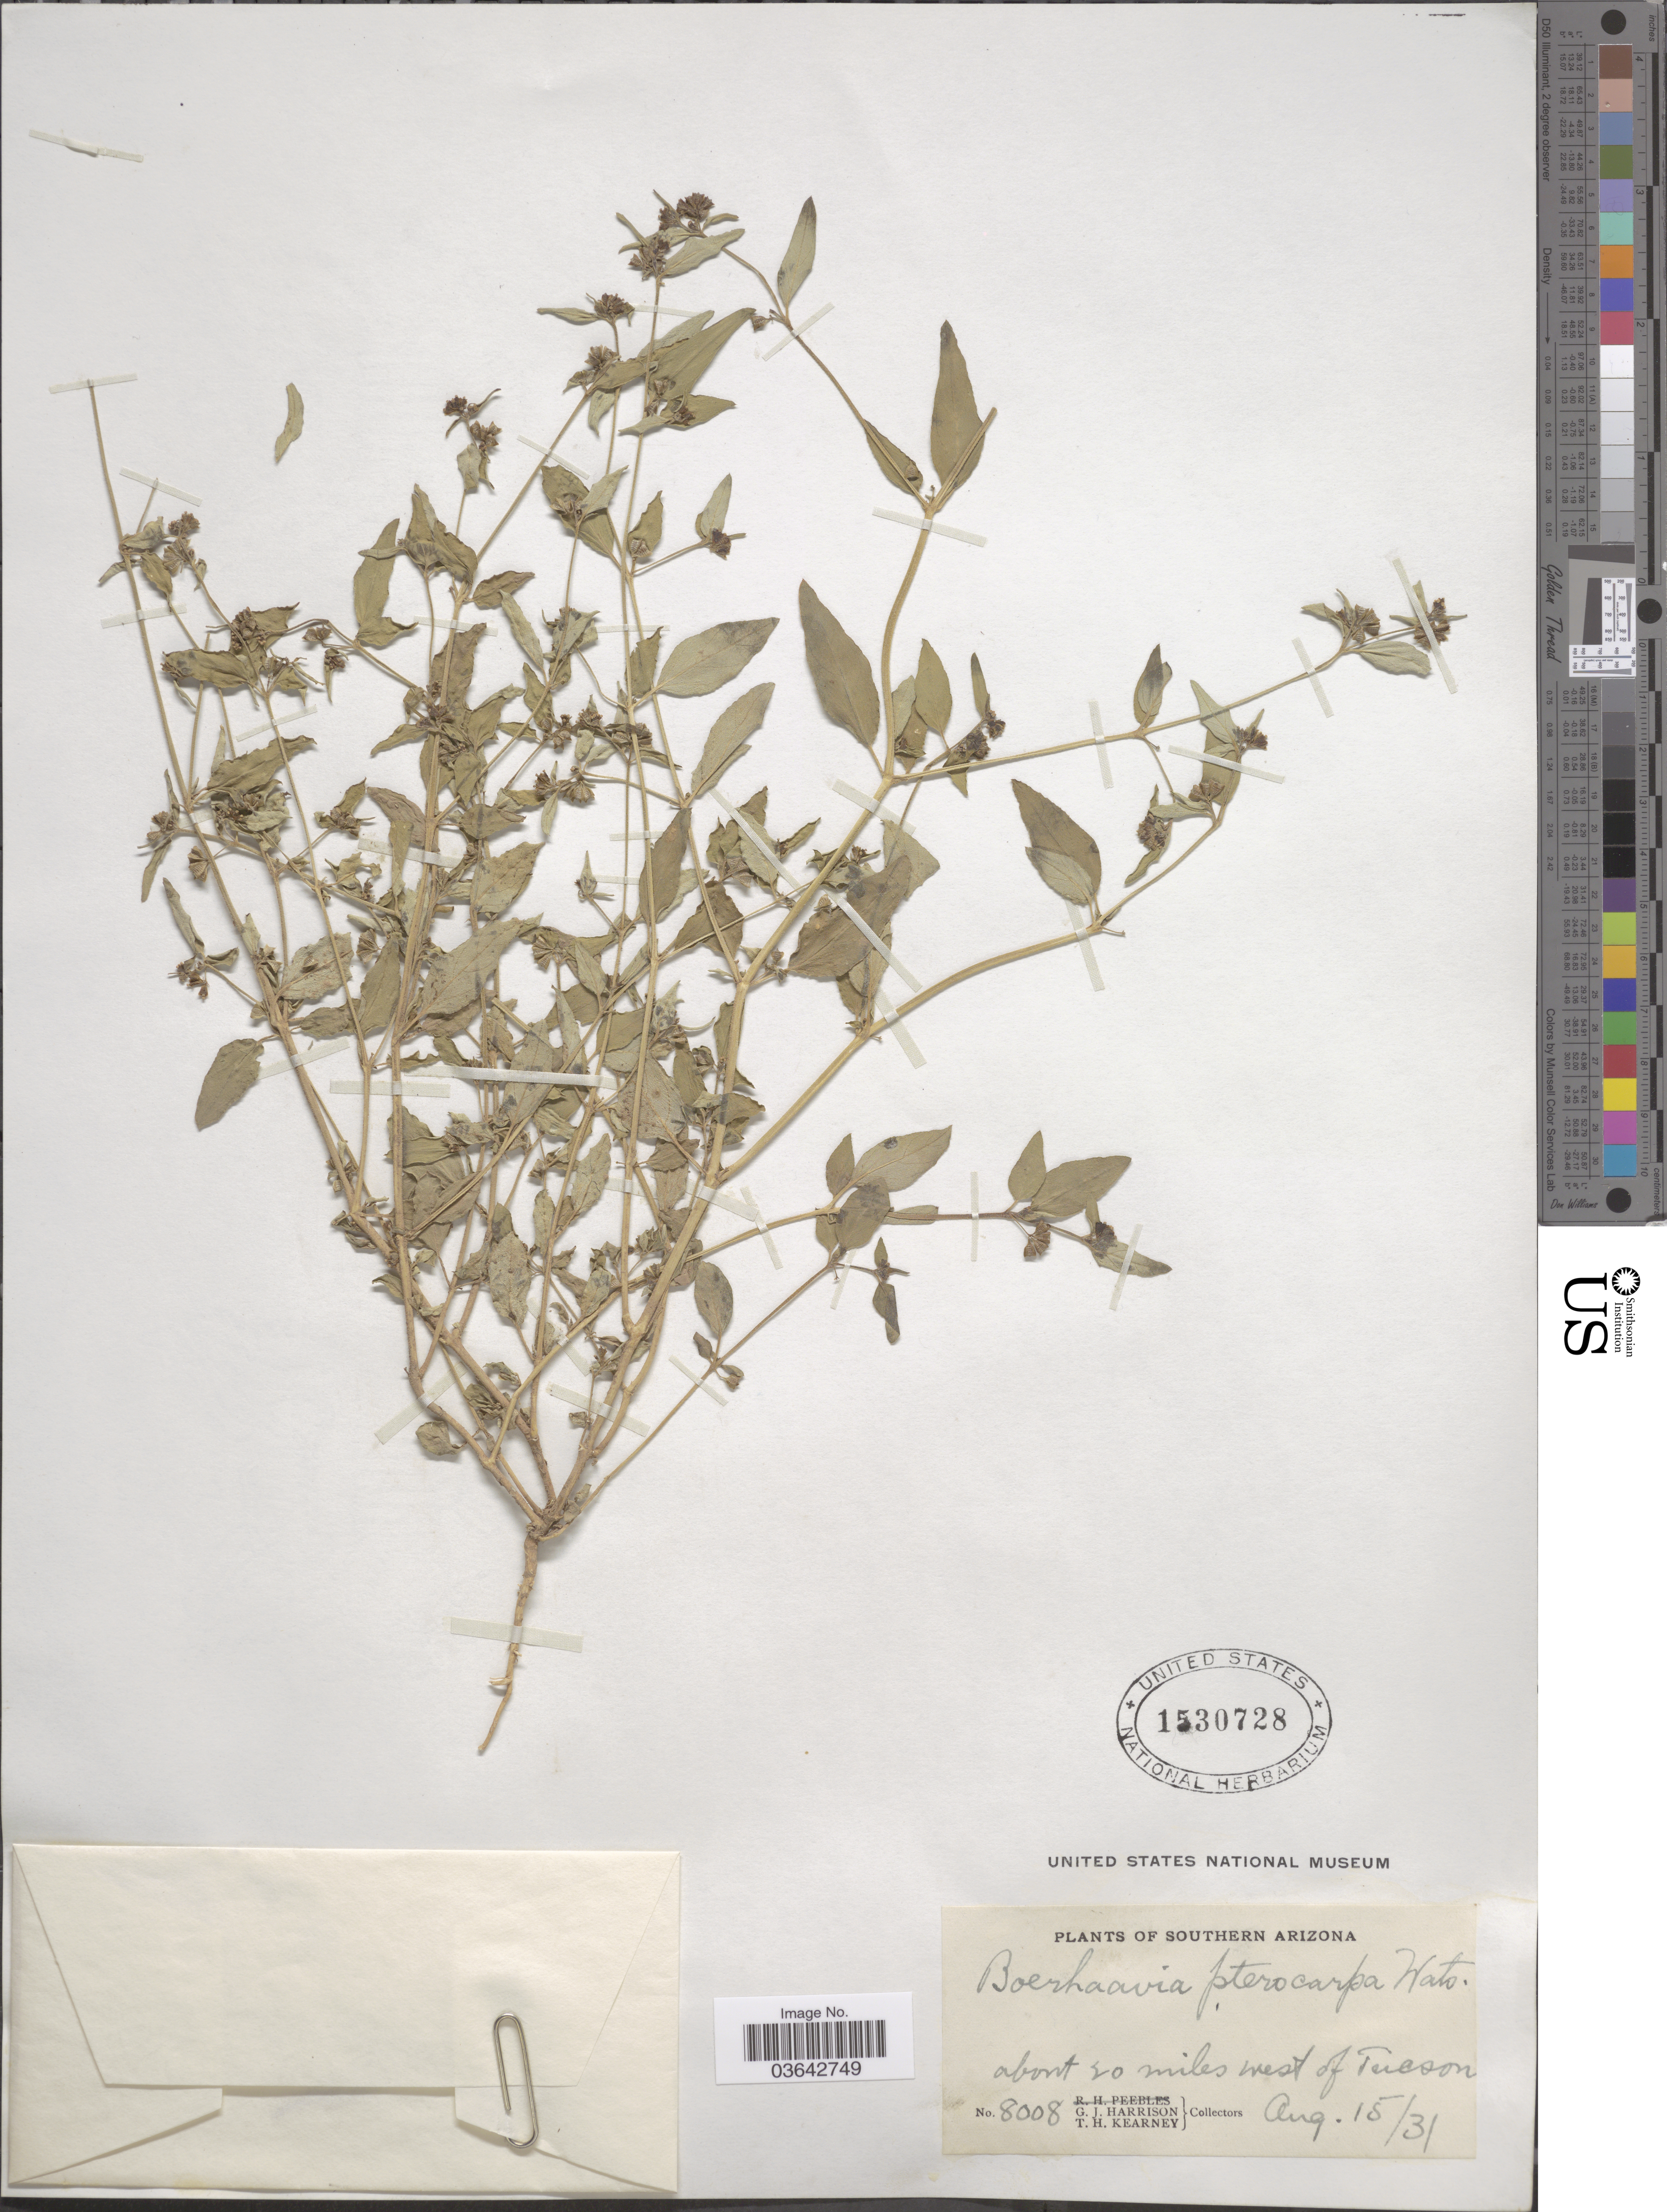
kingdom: Plantae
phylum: Tracheophyta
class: Magnoliopsida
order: Caryophyllales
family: Nyctaginaceae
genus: Boerhavia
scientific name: Boerhavia pterocarpa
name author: S. Watson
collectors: G. J. Harrison & T. H. Kearney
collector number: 8008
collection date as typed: Transcribed d/m/y: 15/8/31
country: United States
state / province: Arizona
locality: Southern Arizona. About 20 miles west of Tucson.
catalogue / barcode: US 1530728